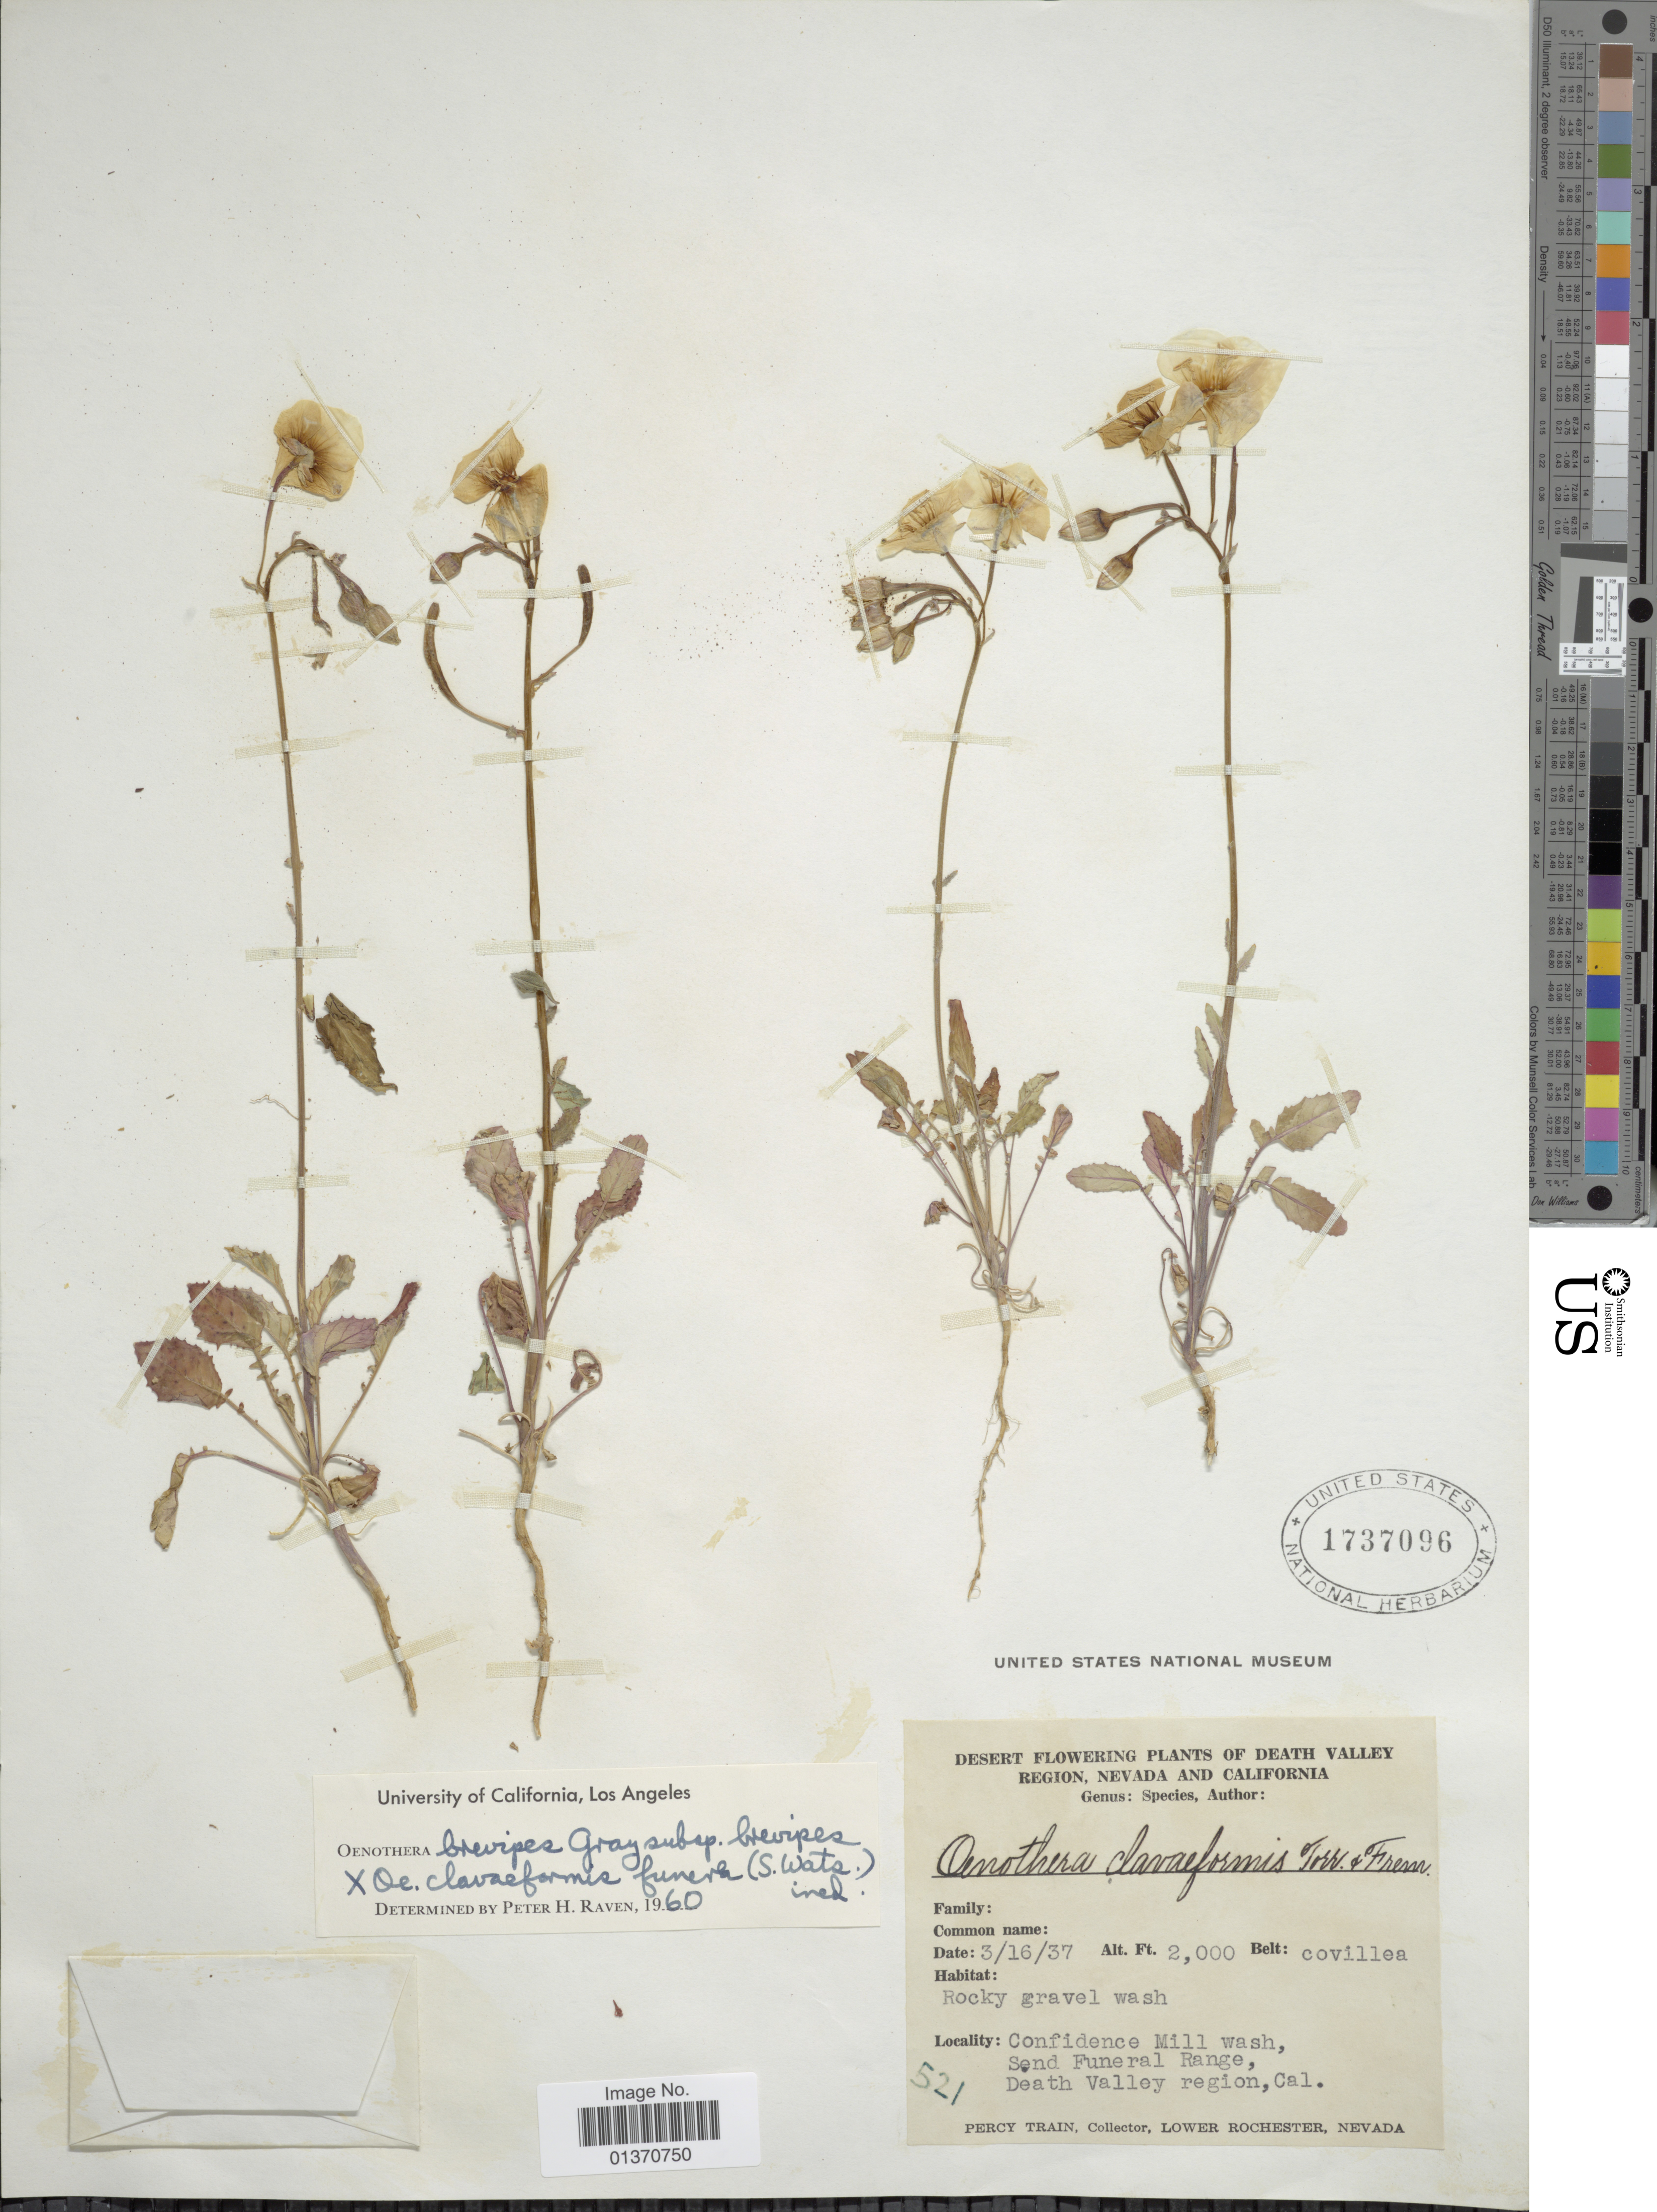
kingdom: Plantae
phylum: Tracheophyta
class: Magnoliopsida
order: Myrtales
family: Onagraceae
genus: Chylismia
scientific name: Chylismia brevipes subsp. brevipes x C. claviformis subsp. funerea (P.H. Raven) W.L. Wagner & Hoch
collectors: P. Train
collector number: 521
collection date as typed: Transcribed d/m/y: 16/3/37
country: United States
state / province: California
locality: Desert Flowering Plants of Death Valley Region, Nevada and California, covillea, Confidence Mill wash, Send Funeral Range, Death Valley region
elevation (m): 610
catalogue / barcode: US 1737096